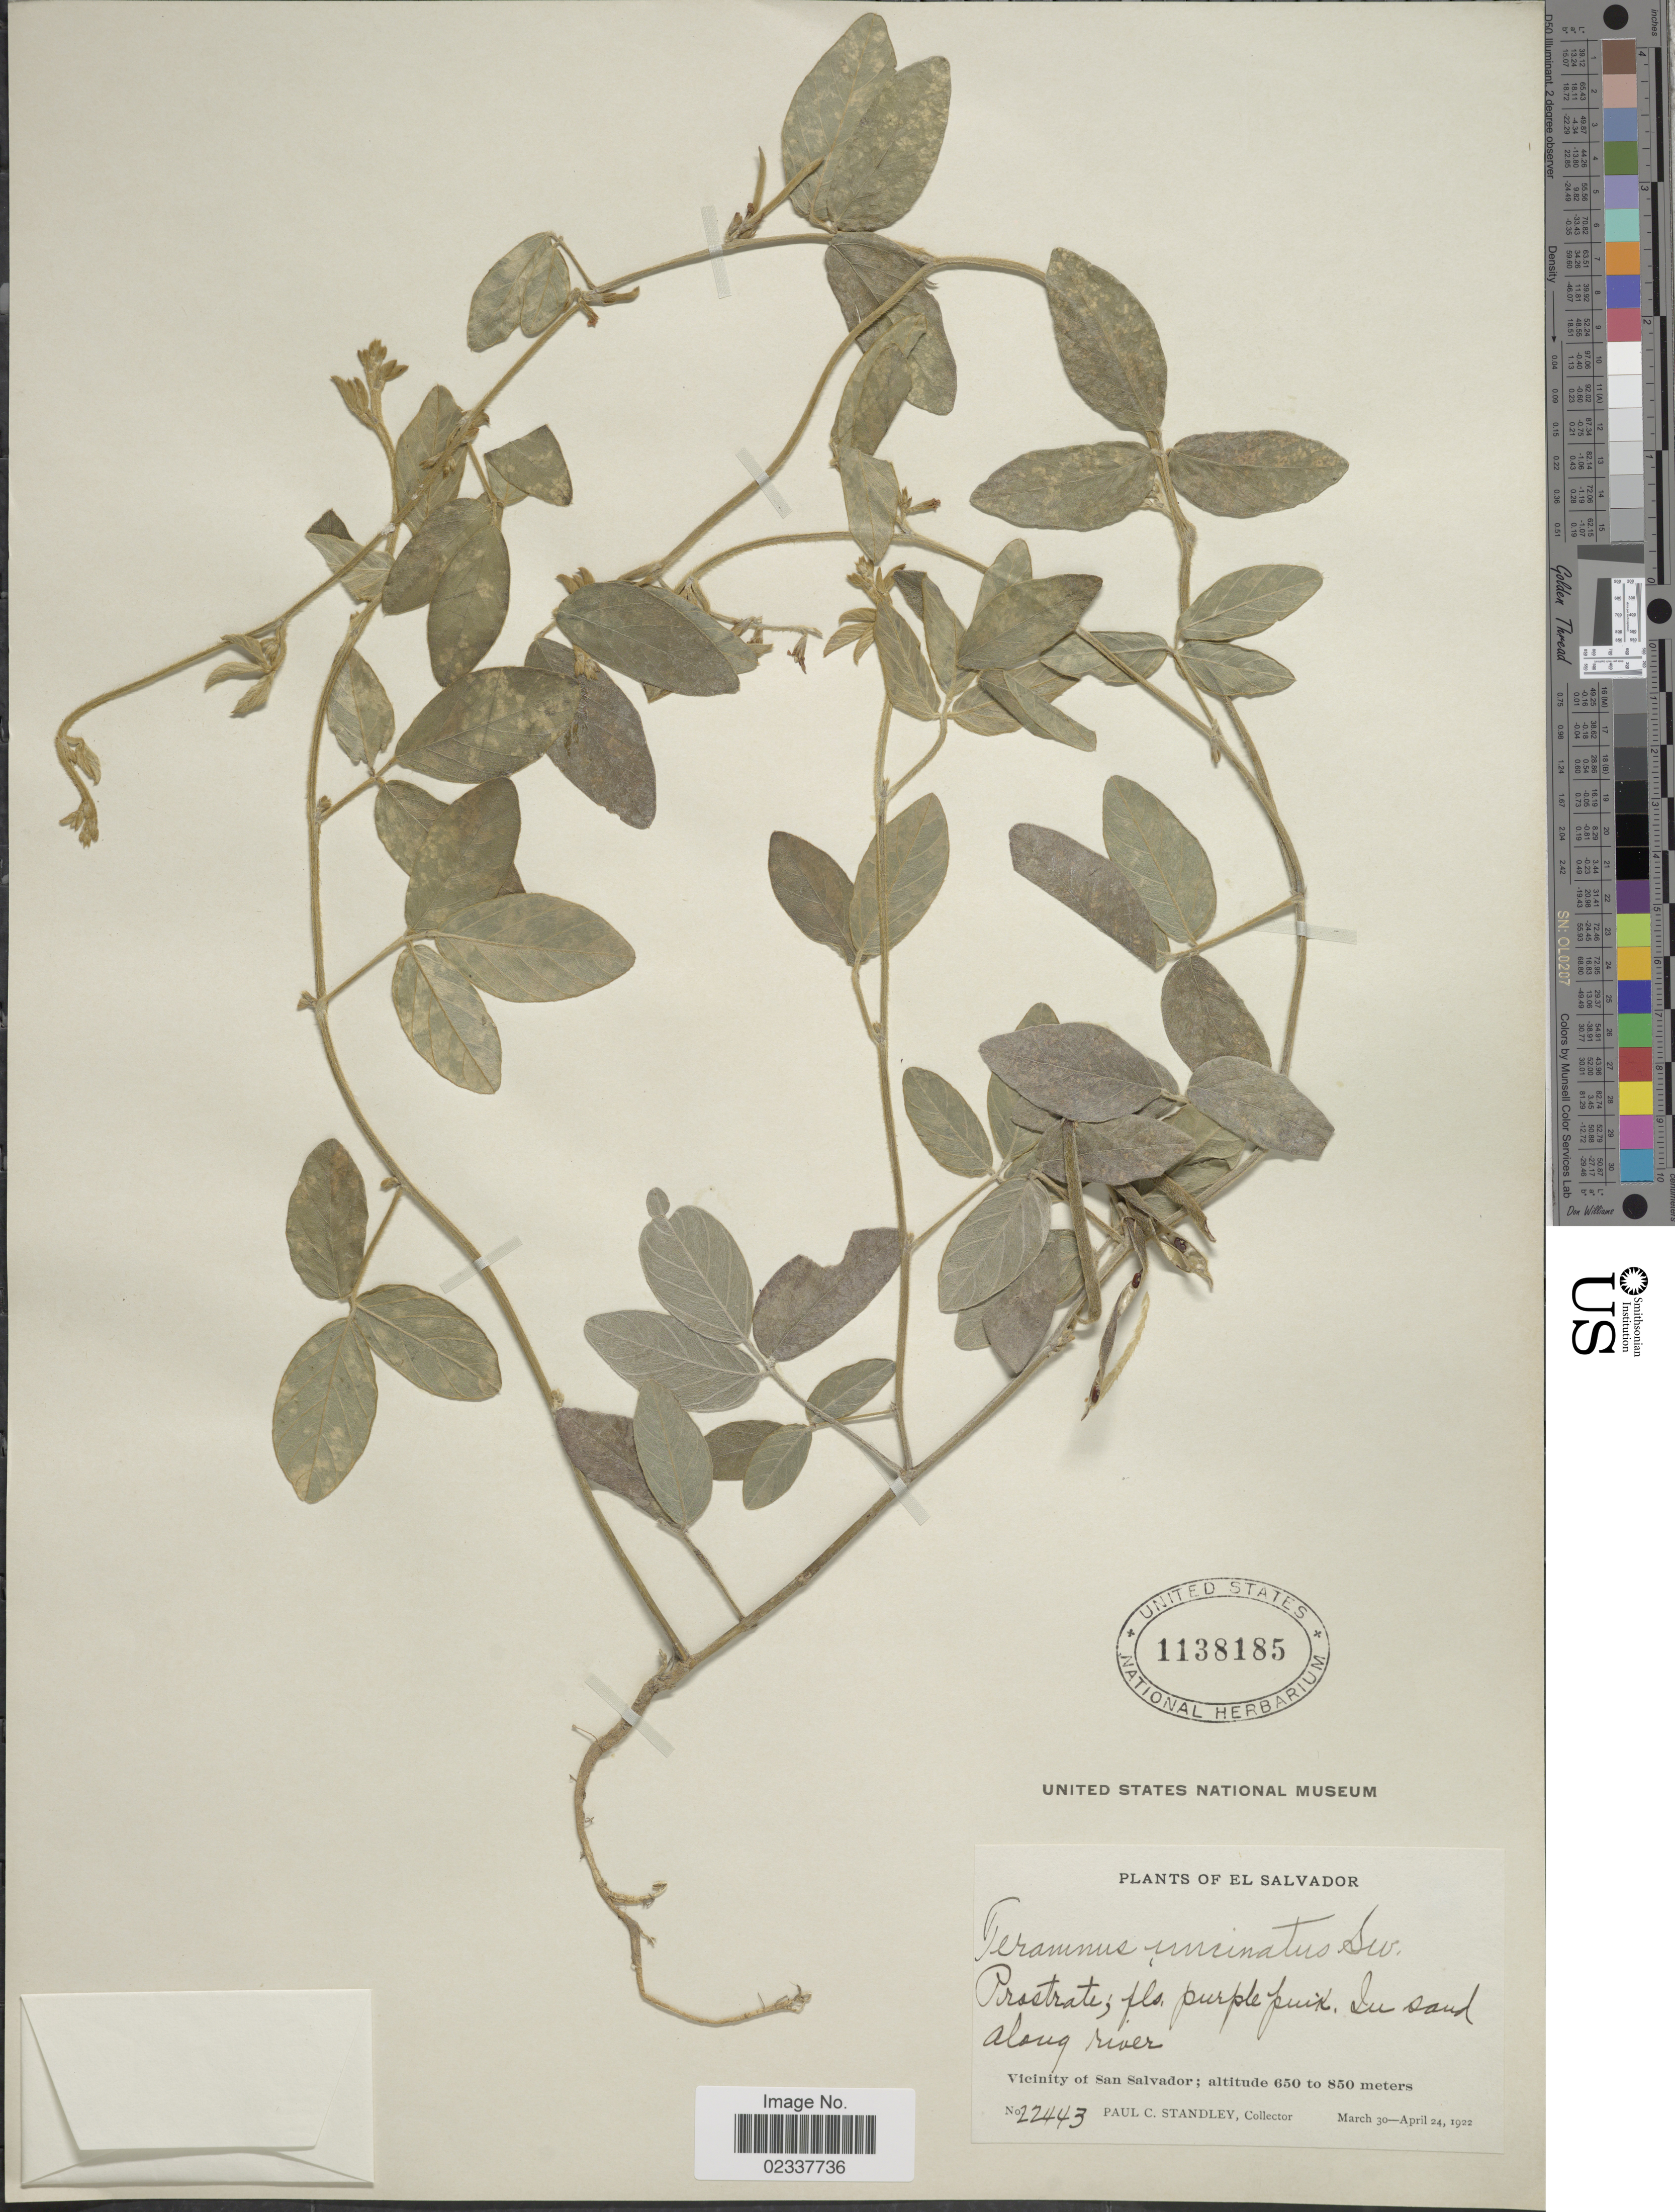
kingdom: Plantae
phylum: Tracheophyta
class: Magnoliopsida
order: Fabales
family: Fabaceae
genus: Teramnus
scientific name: Teramnus uncinatus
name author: (L.) Sw.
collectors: P. C. Standley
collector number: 22443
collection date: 1922-03-30/1922-04-24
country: El Salvador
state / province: San Salvador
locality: Along river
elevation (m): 650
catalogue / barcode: US 1138185